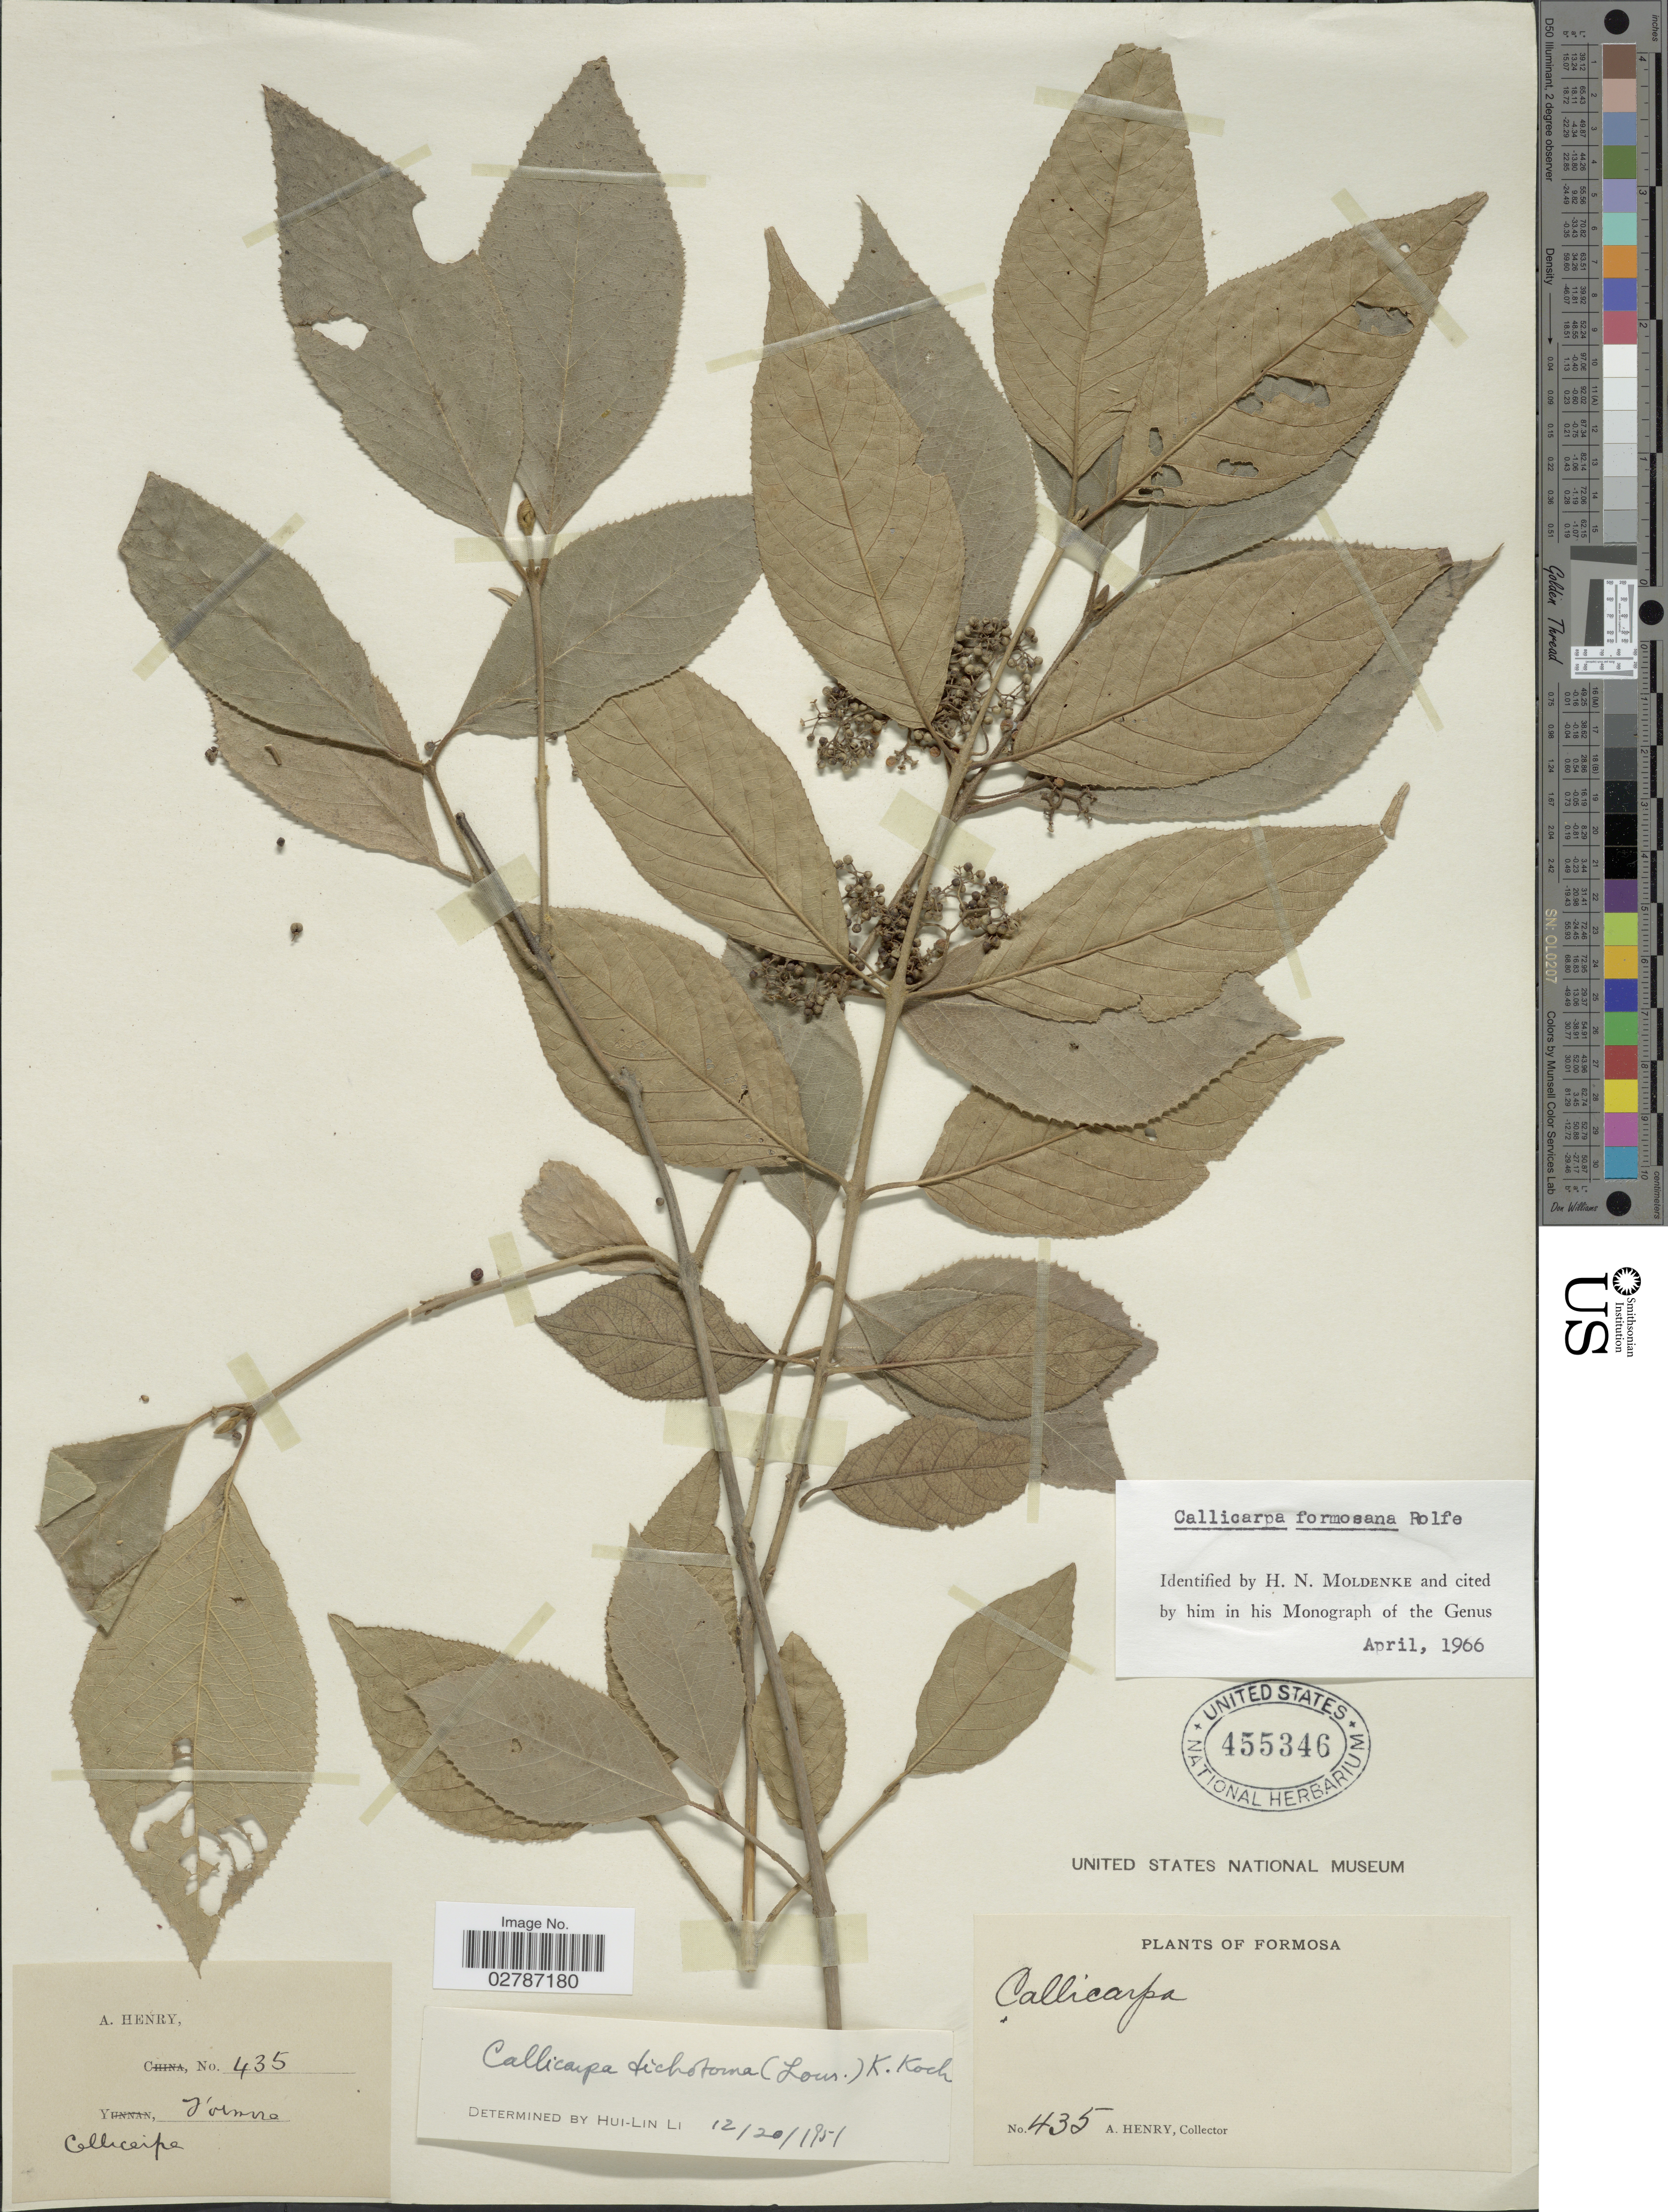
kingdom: Plantae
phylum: Tracheophyta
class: Magnoliopsida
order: Lamiales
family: Lamiaceae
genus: Callicarpa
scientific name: Callicarpa formosana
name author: Rolfe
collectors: A. Henry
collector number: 435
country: Taiwan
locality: Formosa.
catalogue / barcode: US 455346